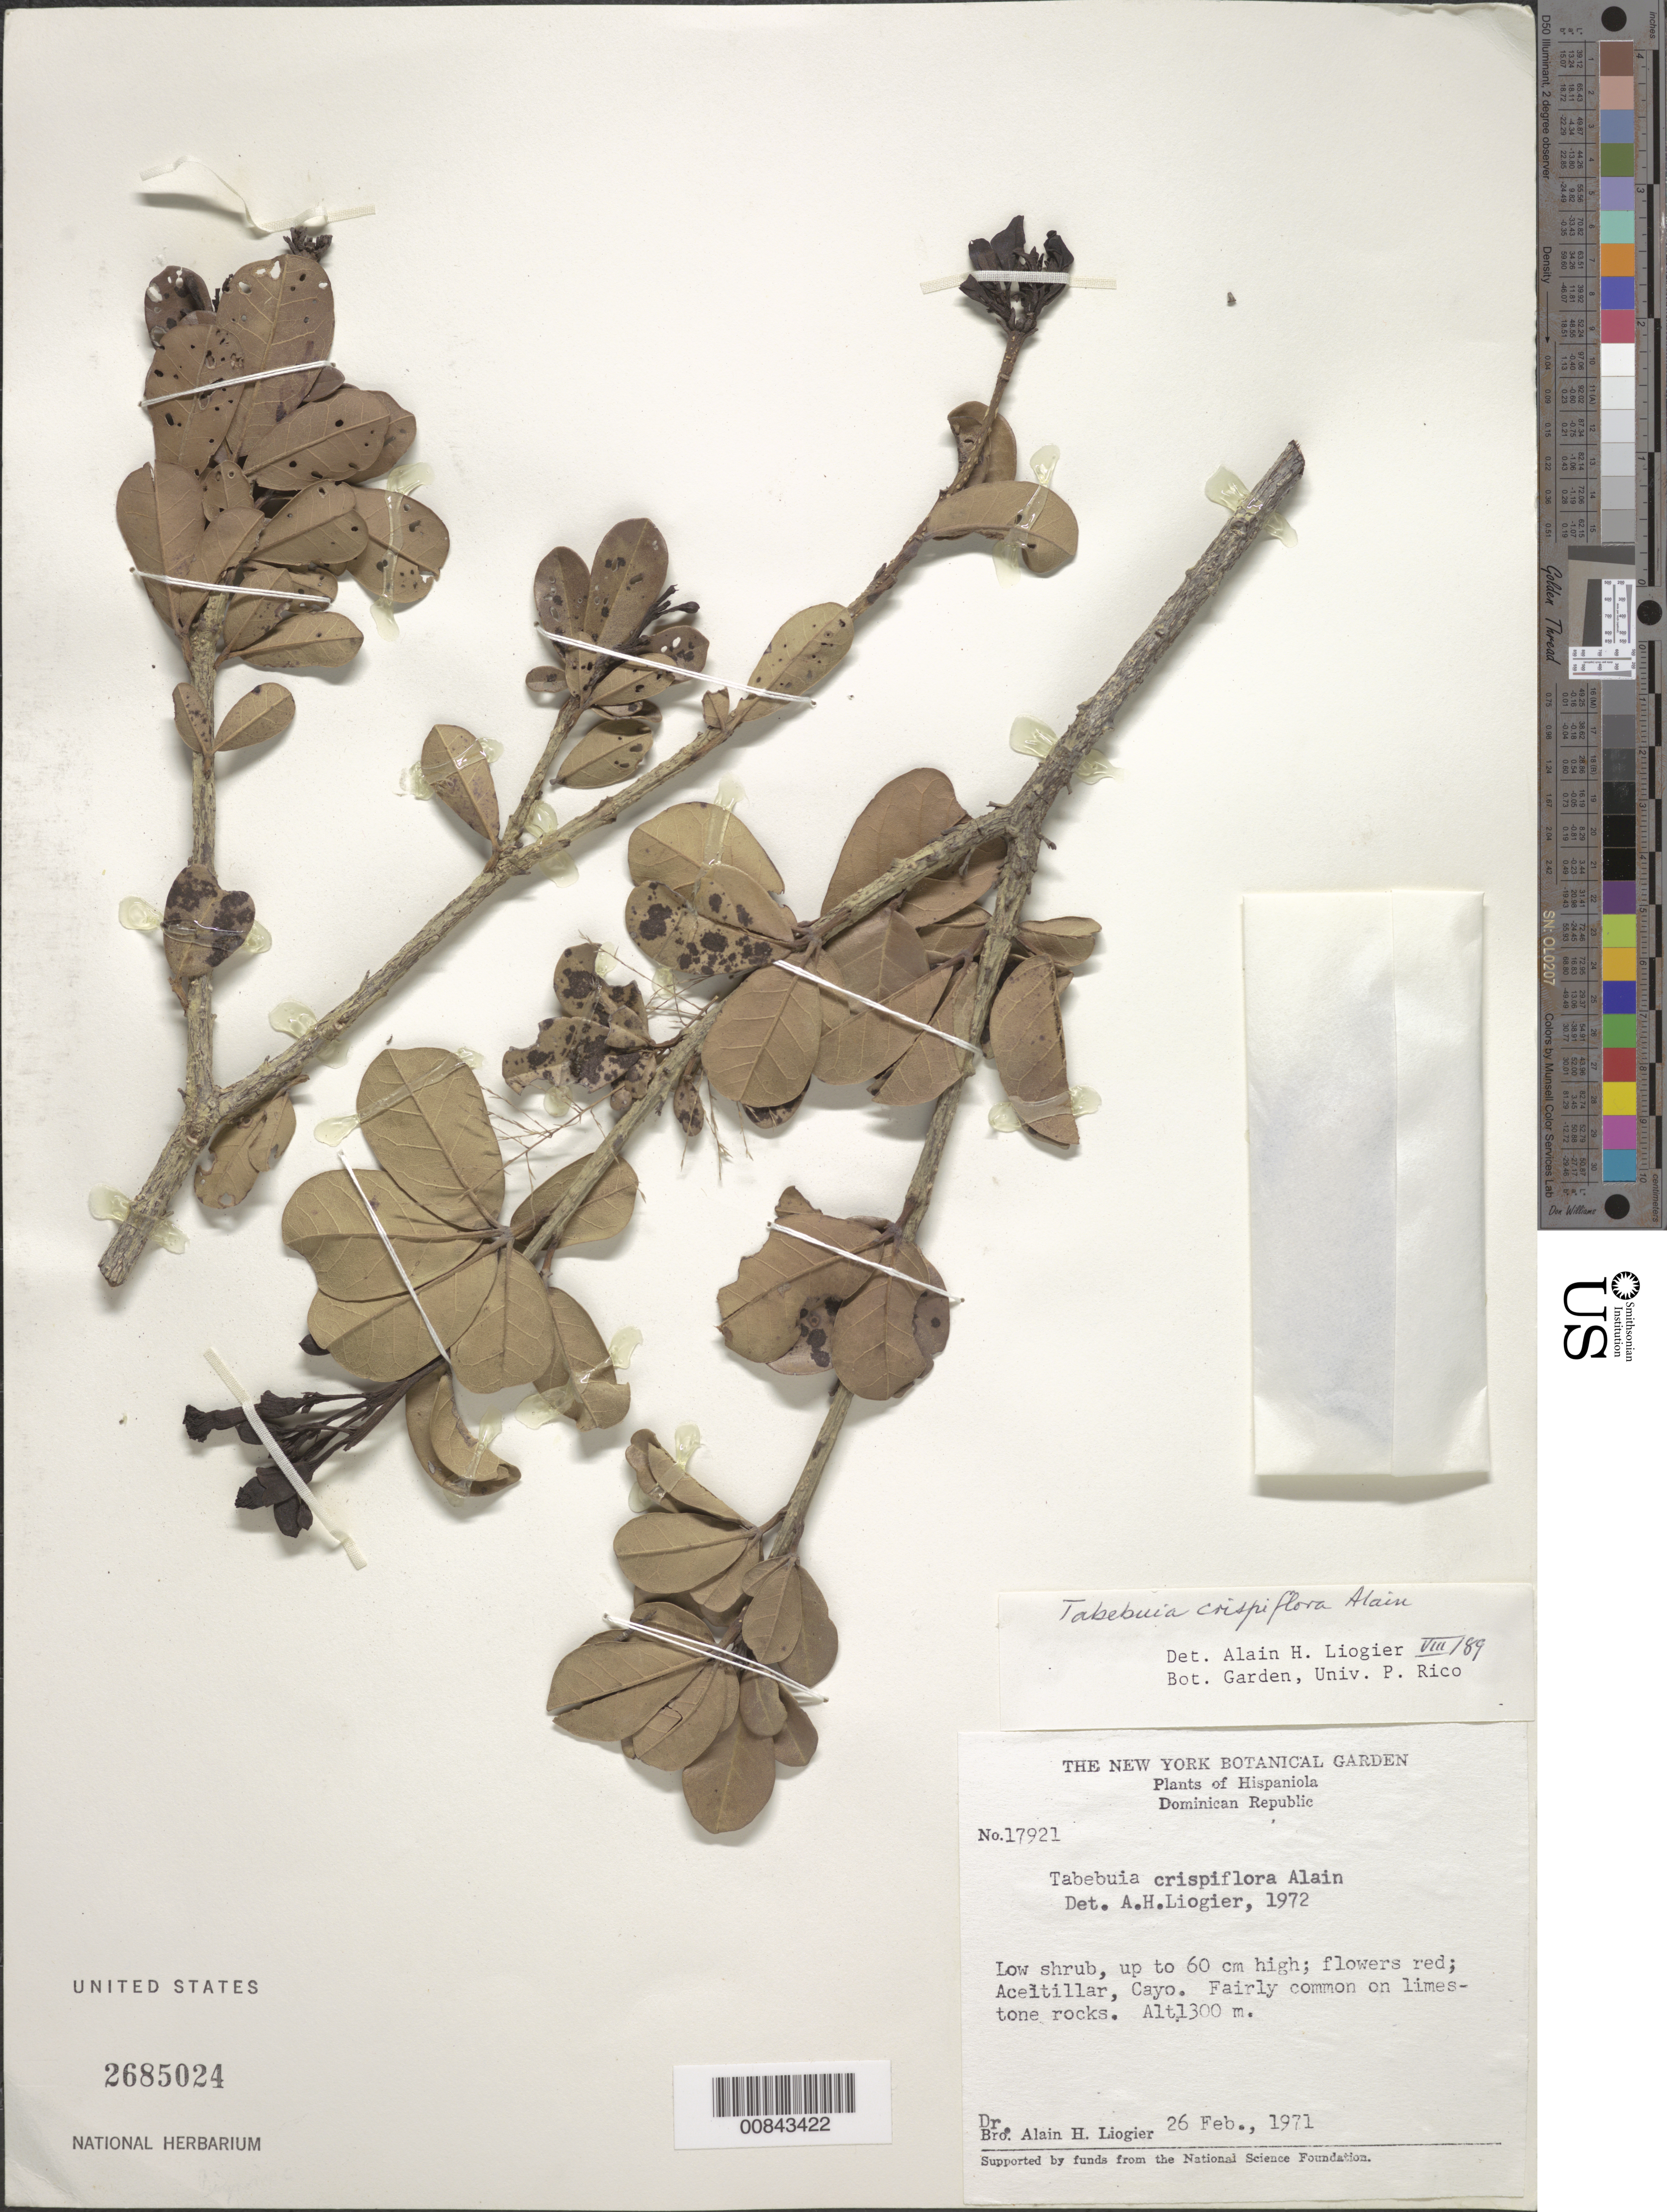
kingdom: Plantae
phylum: Tracheophyta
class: Magnoliopsida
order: Lamiales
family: Bignoniaceae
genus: Tabebuia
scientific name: Tabebuia crispiflora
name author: Alain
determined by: Liogier, Alain H.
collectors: A. H. Liogier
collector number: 17921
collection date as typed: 26 Feb 1971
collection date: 1971-02-26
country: Dominican Republic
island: Hispaniola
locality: Aceitillar, Cayo.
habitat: on limestone rocks.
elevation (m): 1300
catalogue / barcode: US 2685024